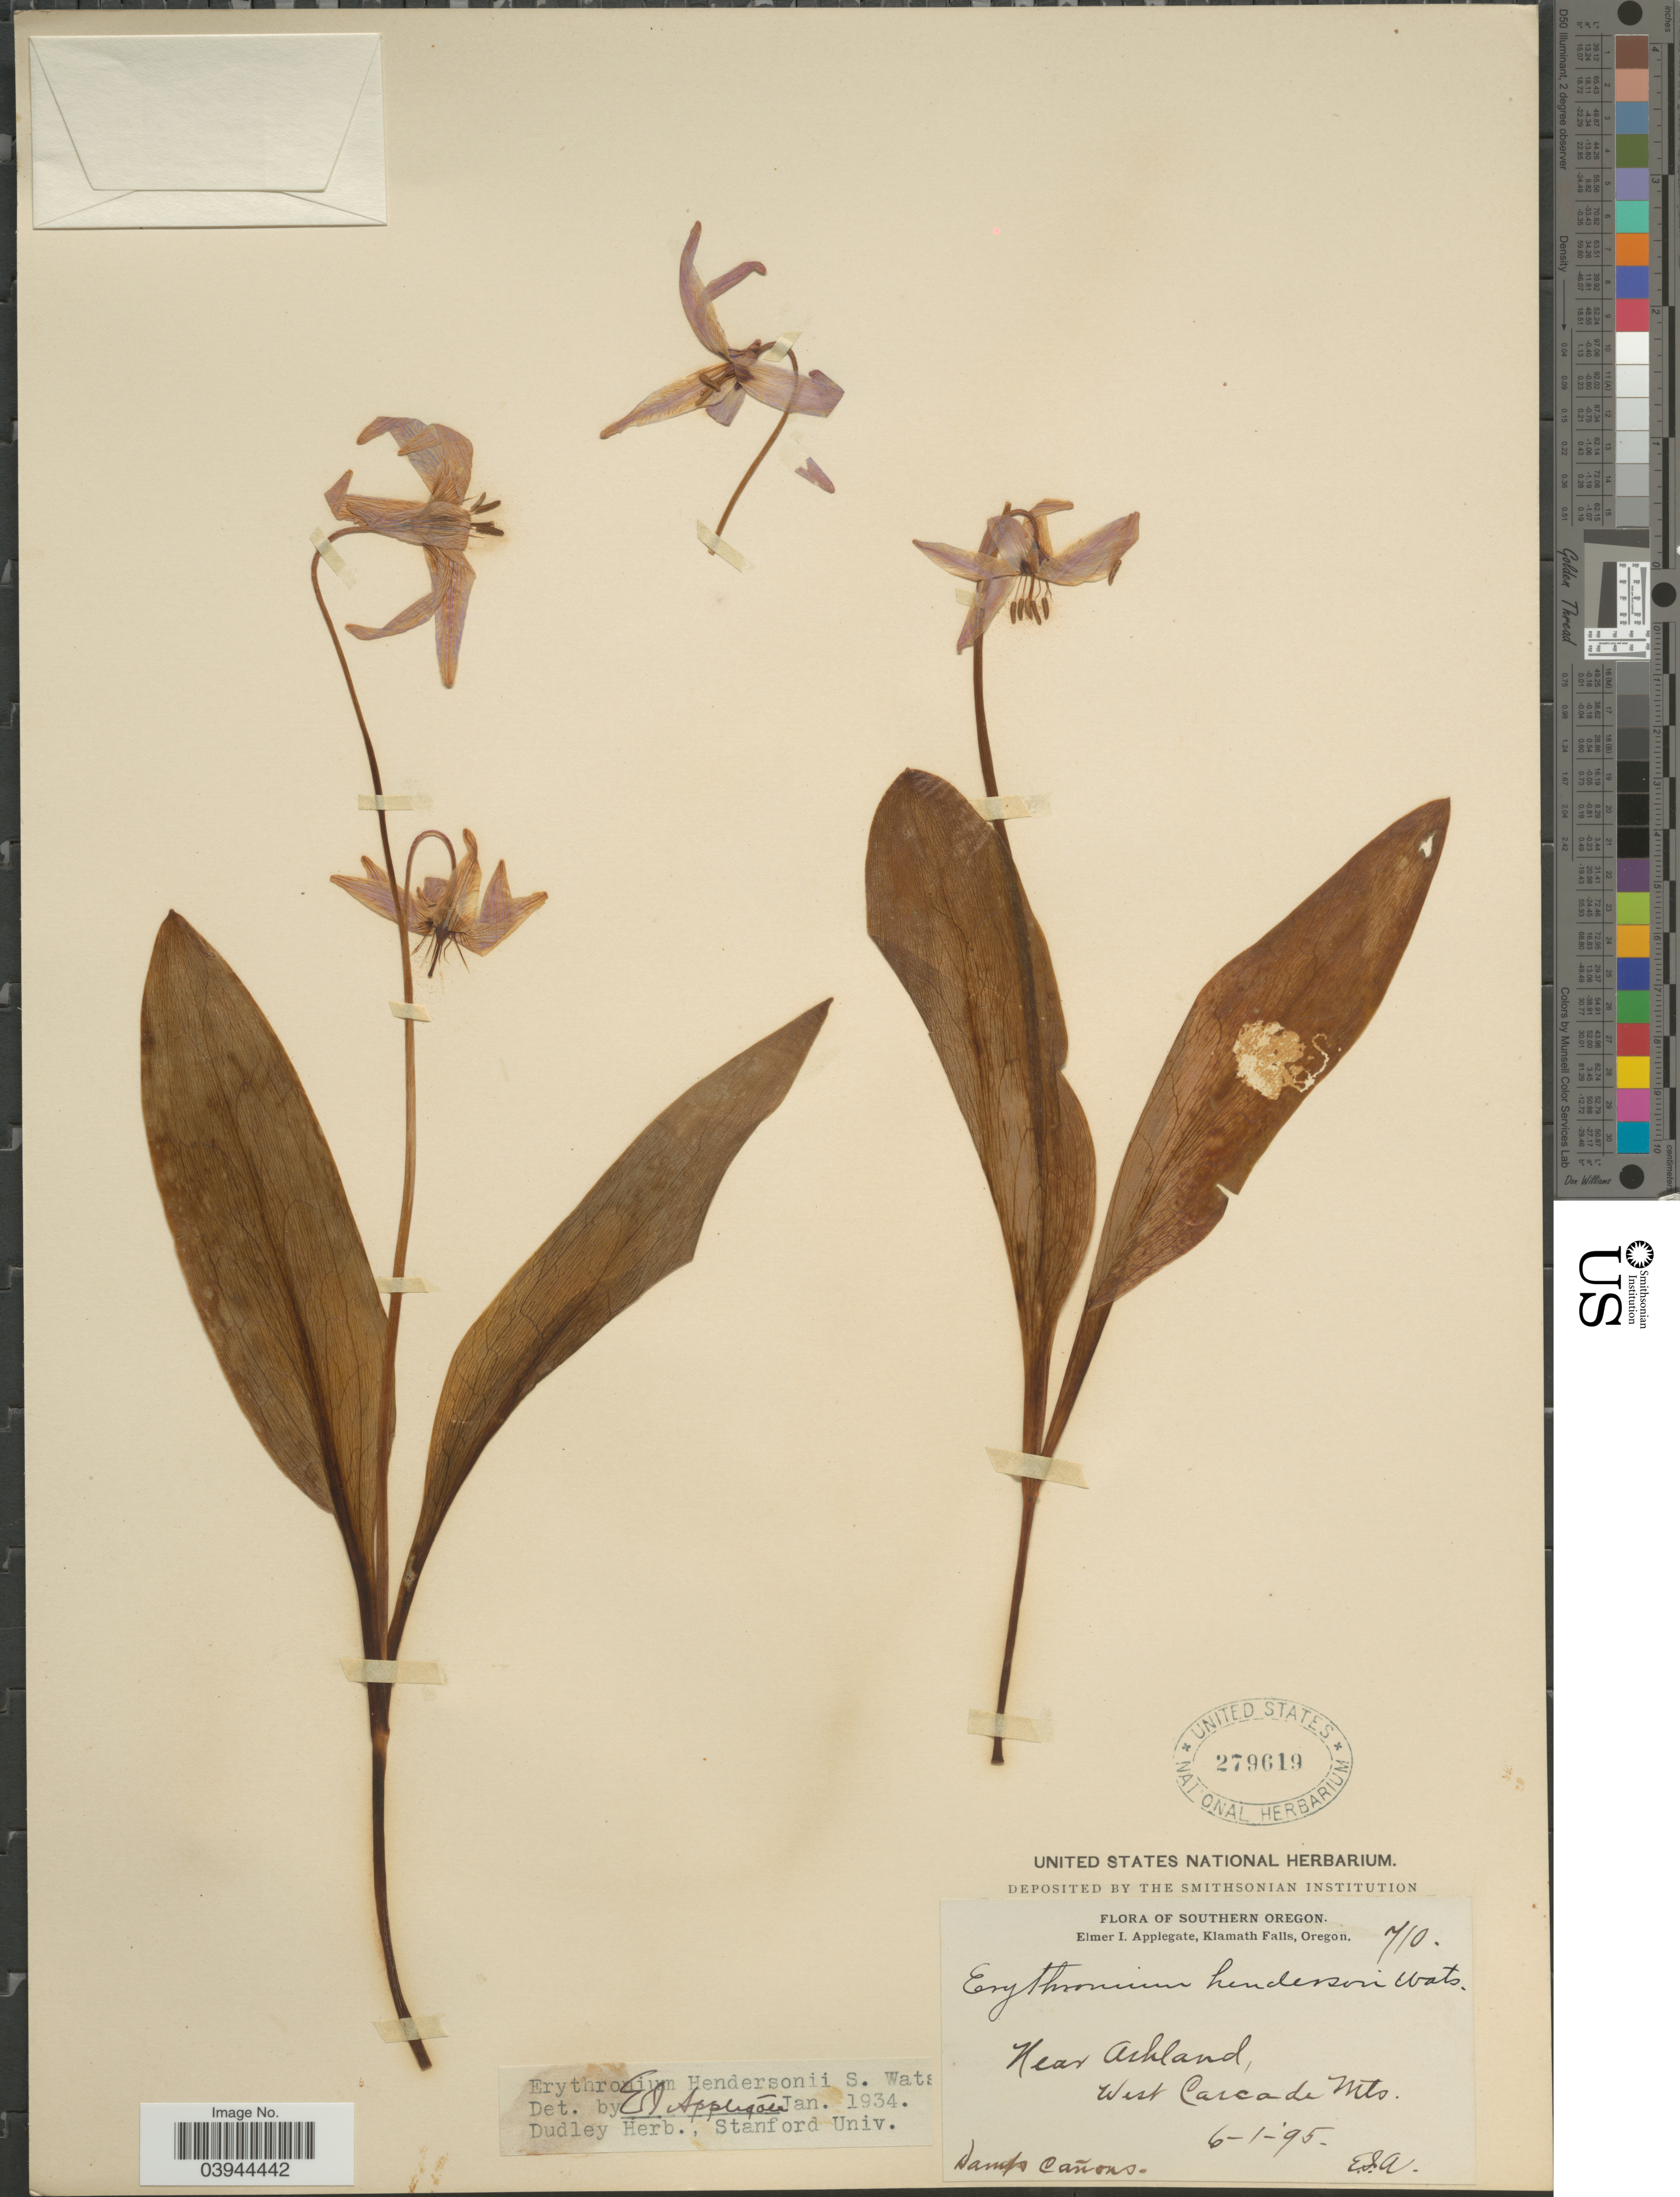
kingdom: Plantae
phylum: Tracheophyta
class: Liliopsida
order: Liliales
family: Liliaceae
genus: Erythronium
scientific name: Erythronium hendersonii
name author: S. Watson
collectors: E. I. Applegate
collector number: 710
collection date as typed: Transcribed d/m/y: 1/6/95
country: United States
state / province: Oregon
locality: Southern Oregon. Klamath Falls. Near Ashland, West Cascade Mts.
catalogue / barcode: US 279619